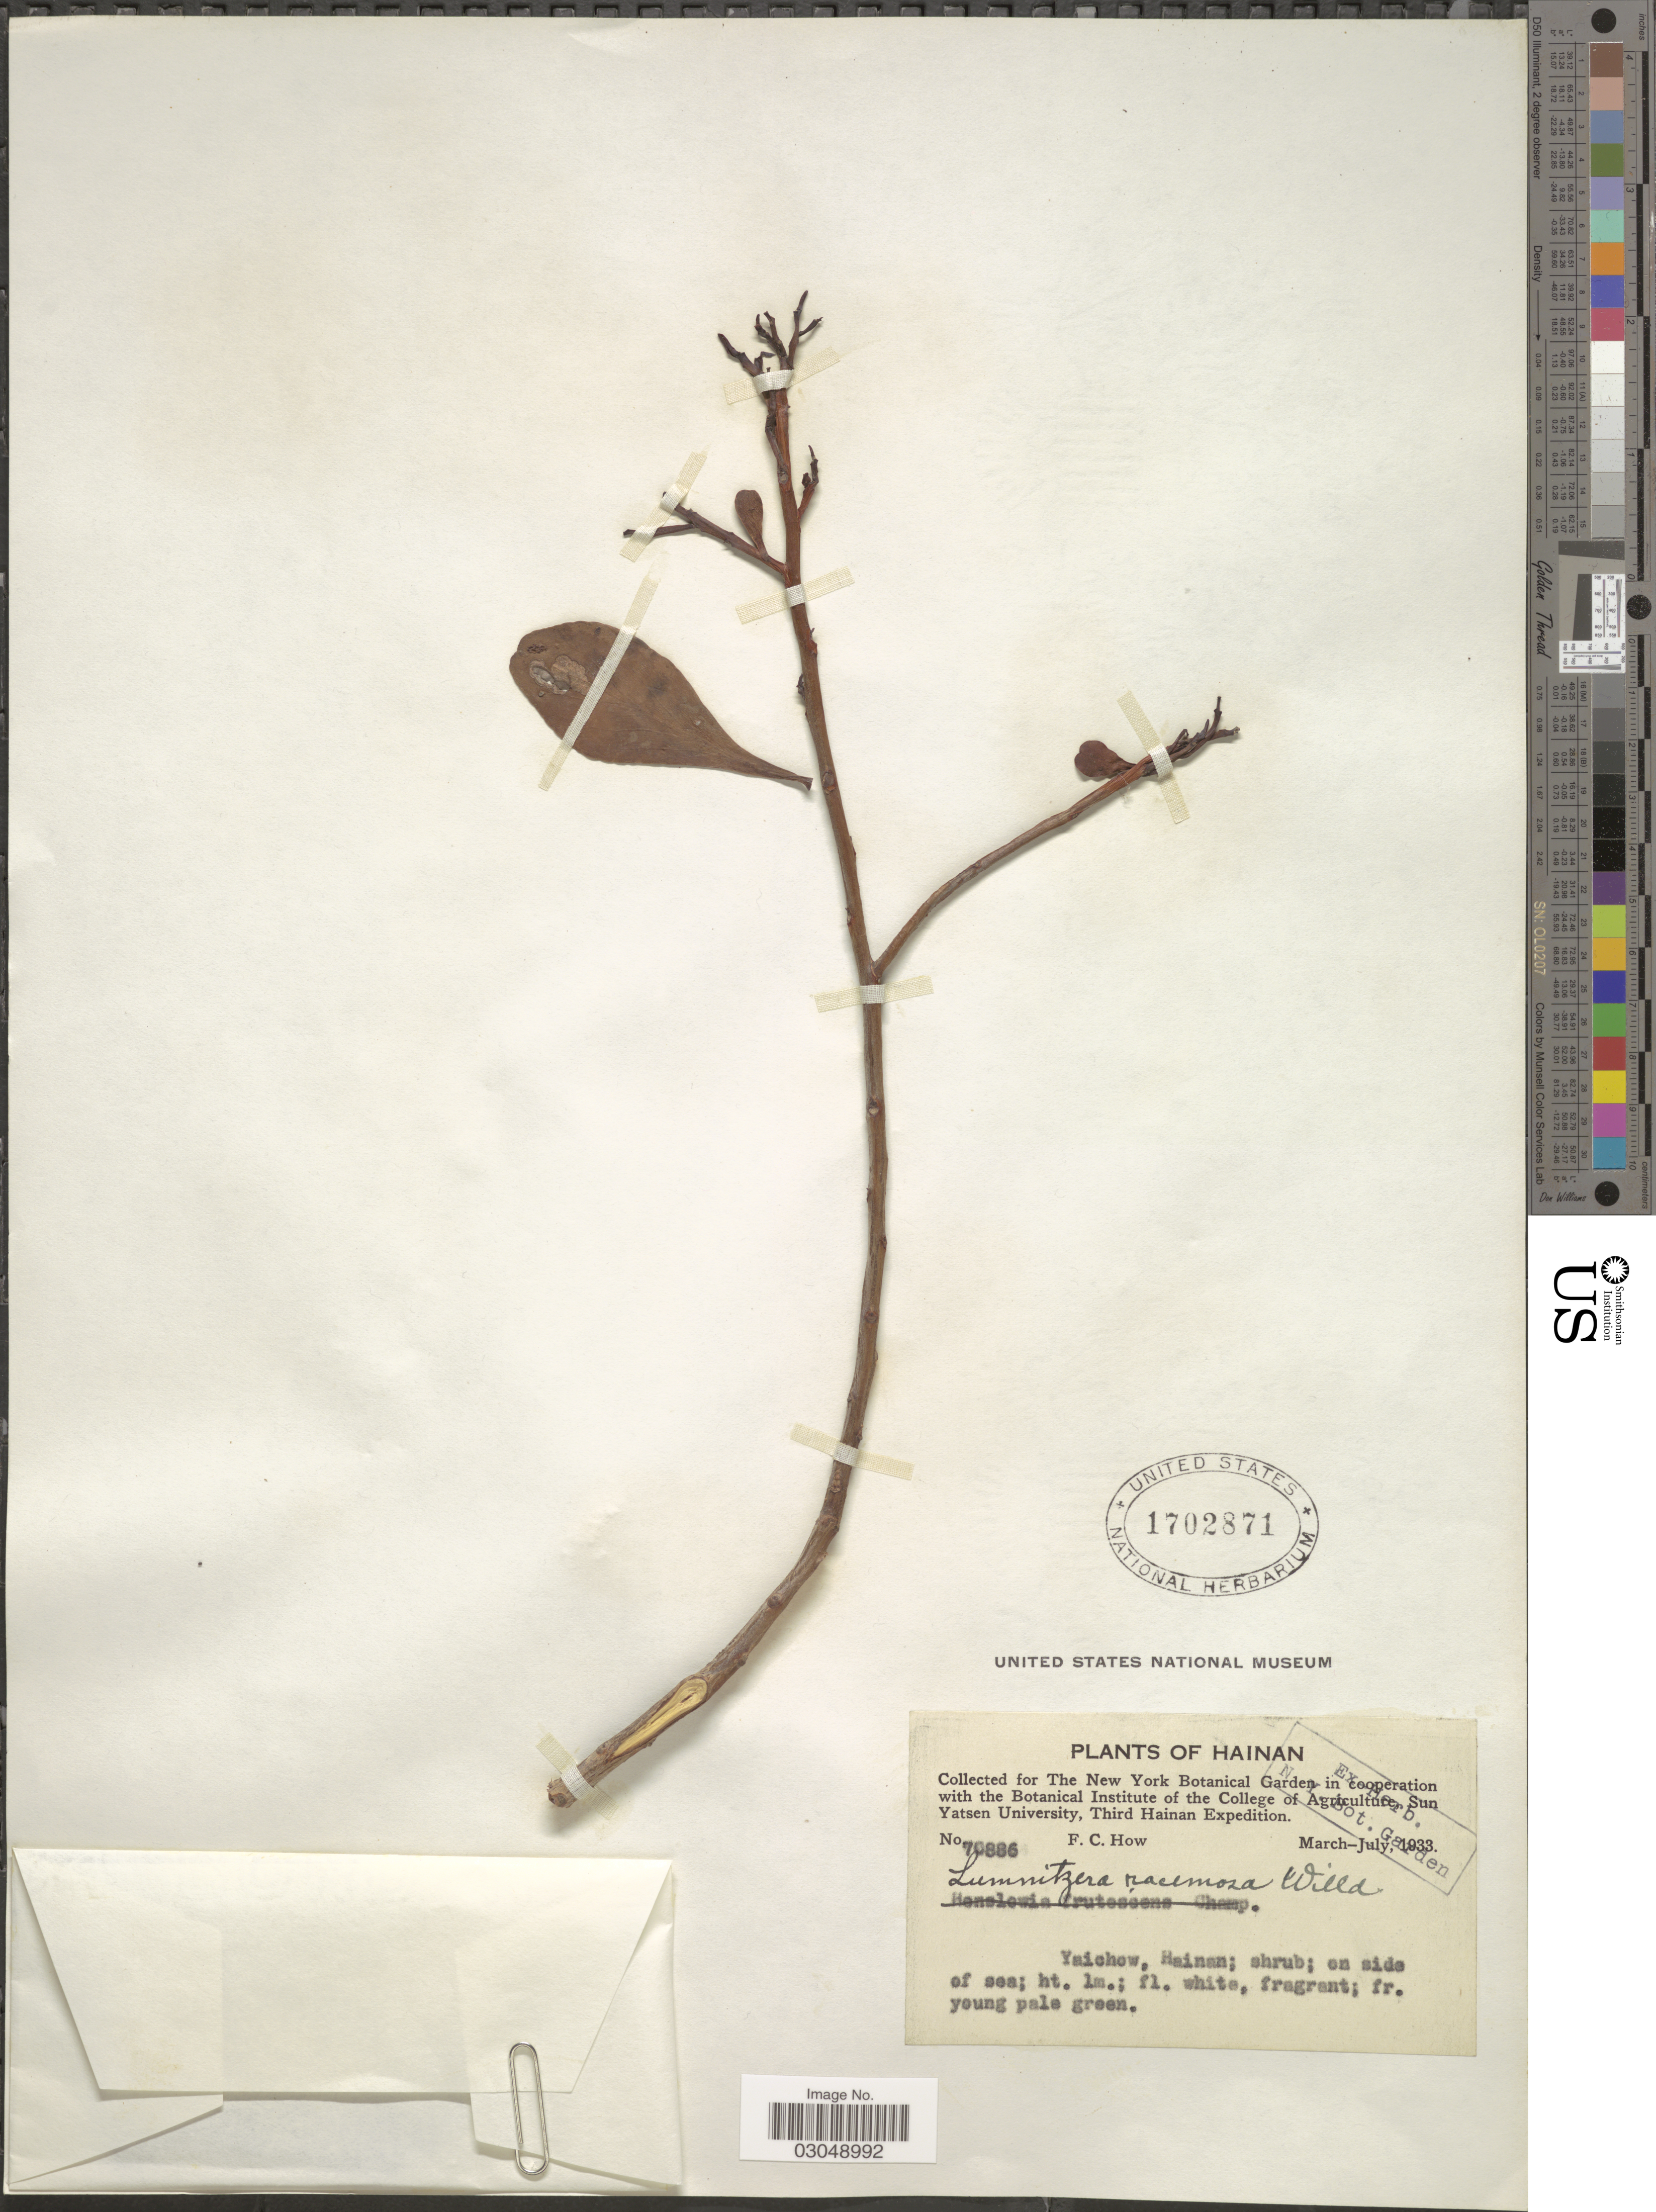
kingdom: Plantae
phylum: Tracheophyta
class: Magnoliopsida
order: Myrtales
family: Combretaceae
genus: Lumnitzera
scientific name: Lumnitzera racemosa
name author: Willd.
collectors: F. C. How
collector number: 70886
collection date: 1933-03/1933-07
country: China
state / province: Hainan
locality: Yaichow.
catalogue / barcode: US 1702871